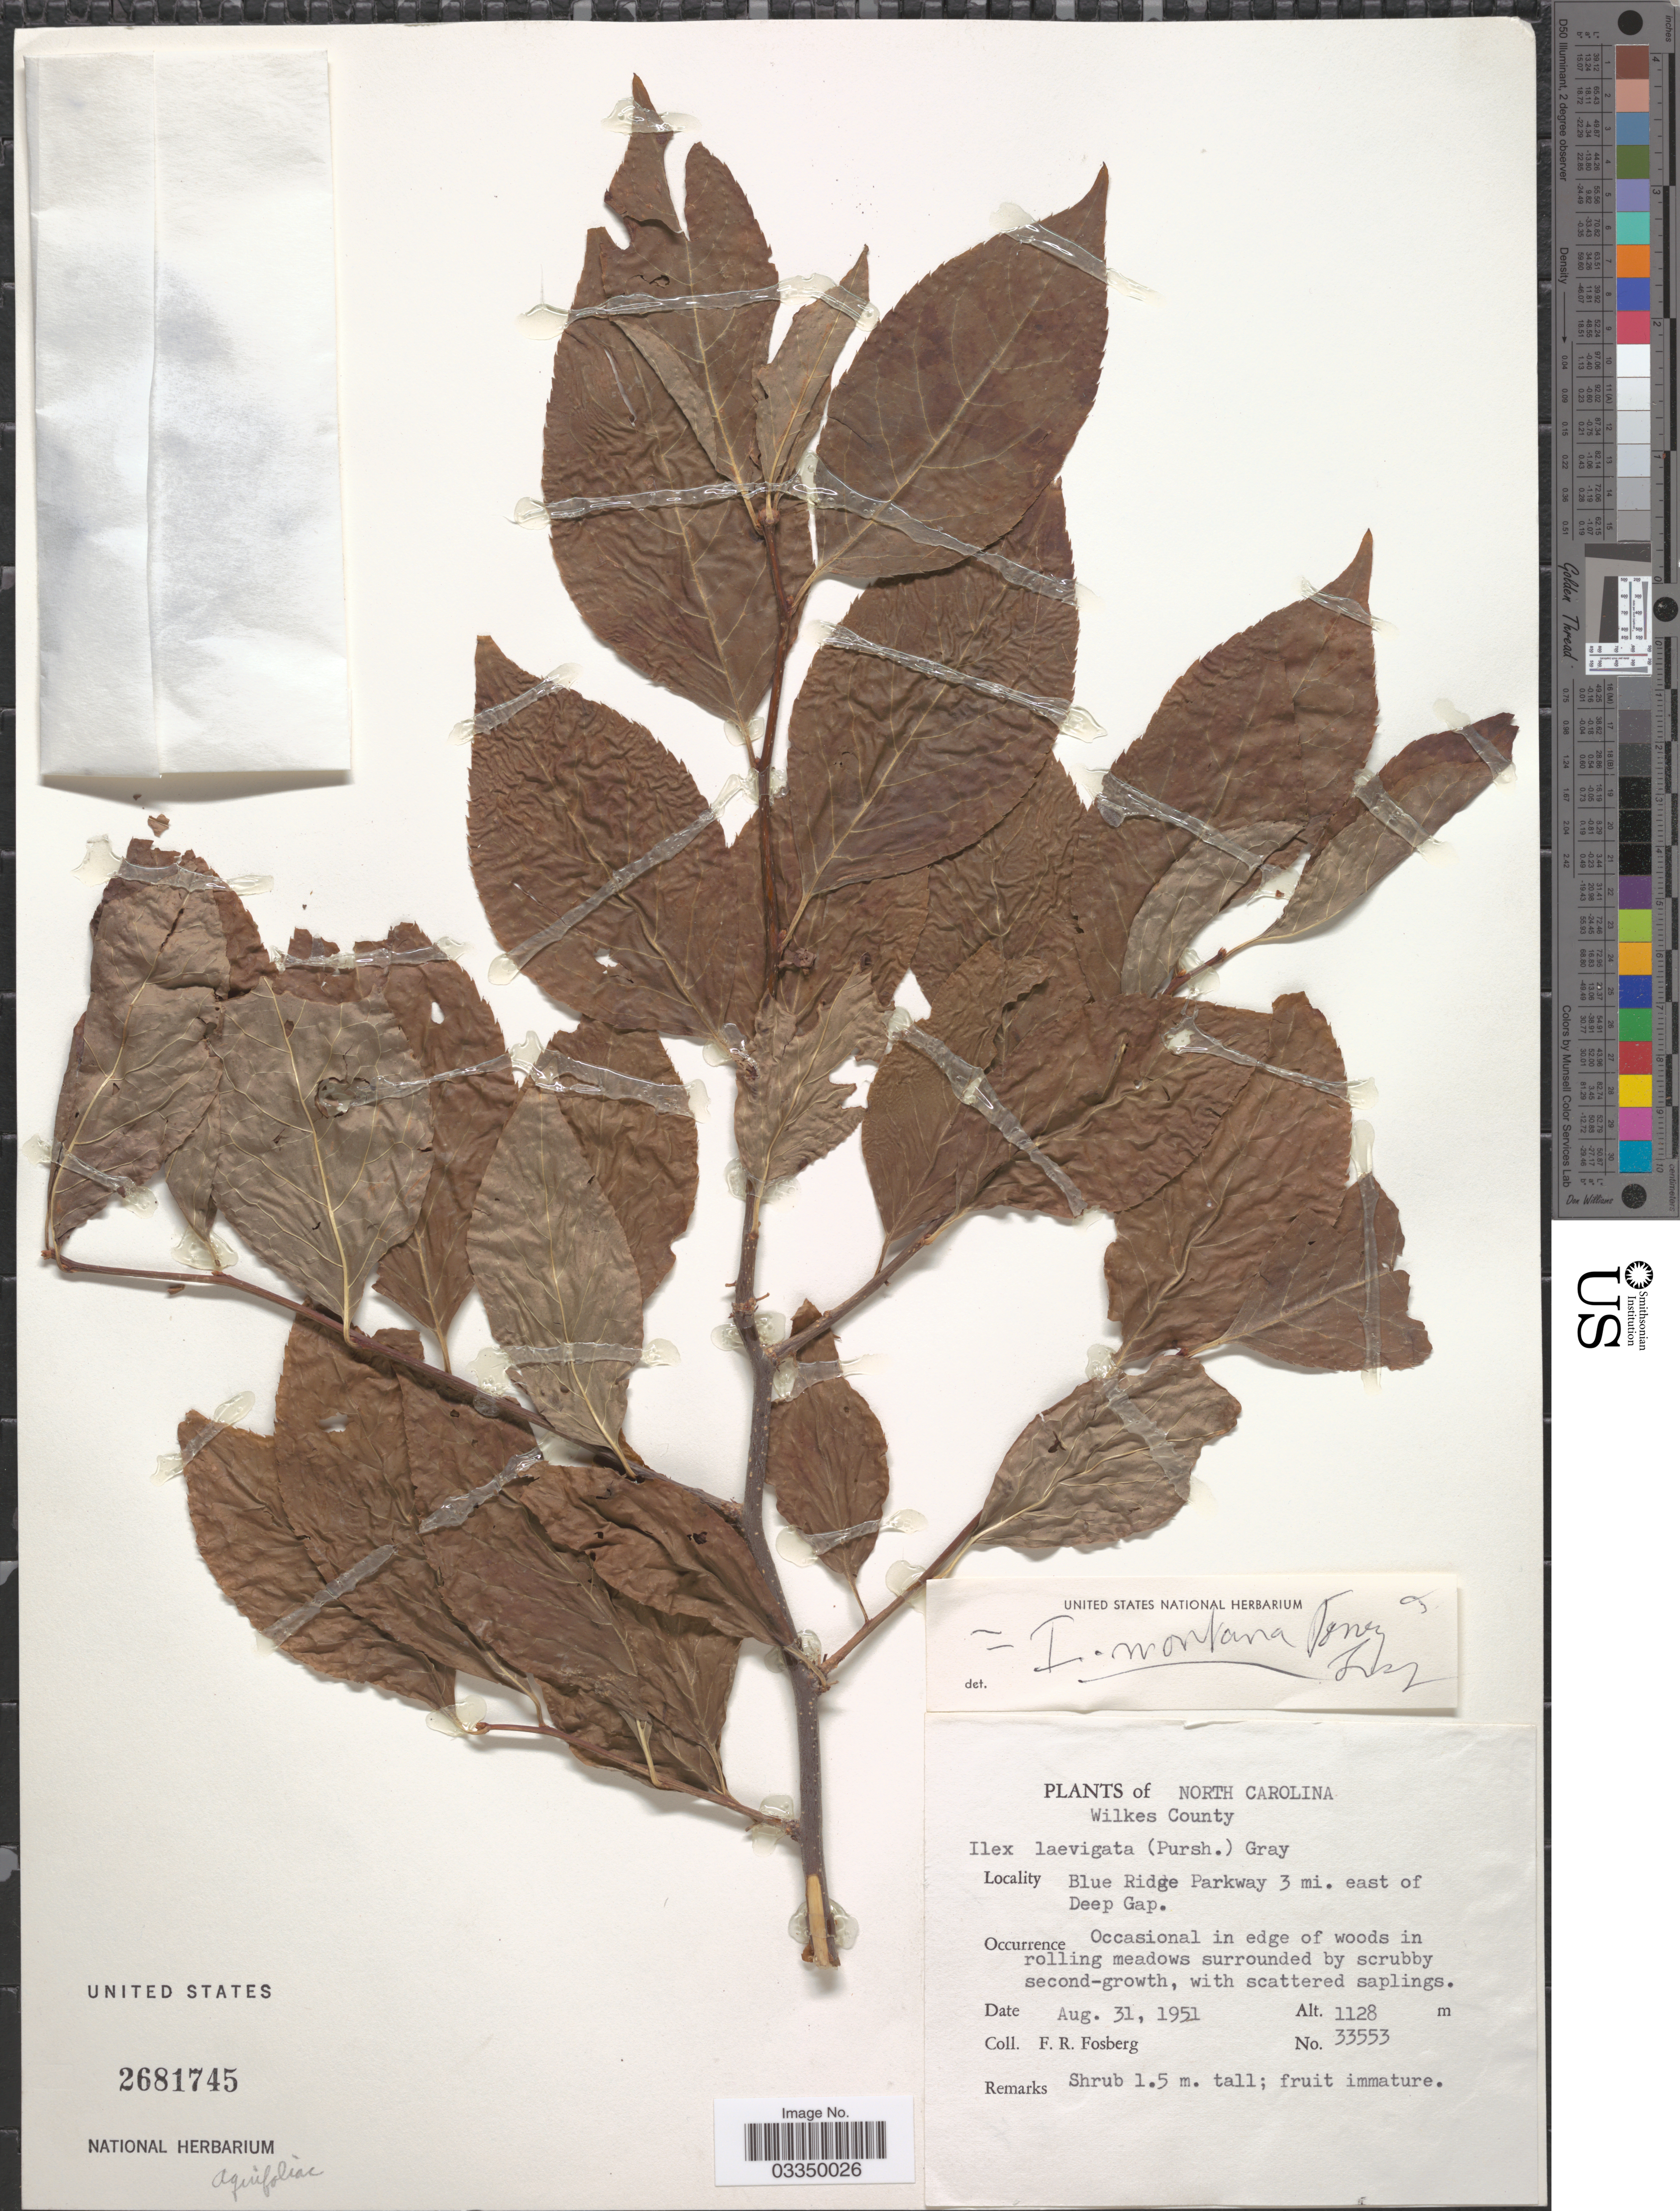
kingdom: Plantae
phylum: Tracheophyta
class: Magnoliopsida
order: Aquifoliales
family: Aquifoliaceae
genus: Ilex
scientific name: Ilex laevigata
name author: (Pursh) A. Gray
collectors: F. R. Fosberg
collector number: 33553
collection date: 1951-08-31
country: United States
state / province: North Carolina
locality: Wilkes County. Blue Ridge Parkway 3 mi. east of Deep Gap.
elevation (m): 1128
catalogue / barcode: US 2681745